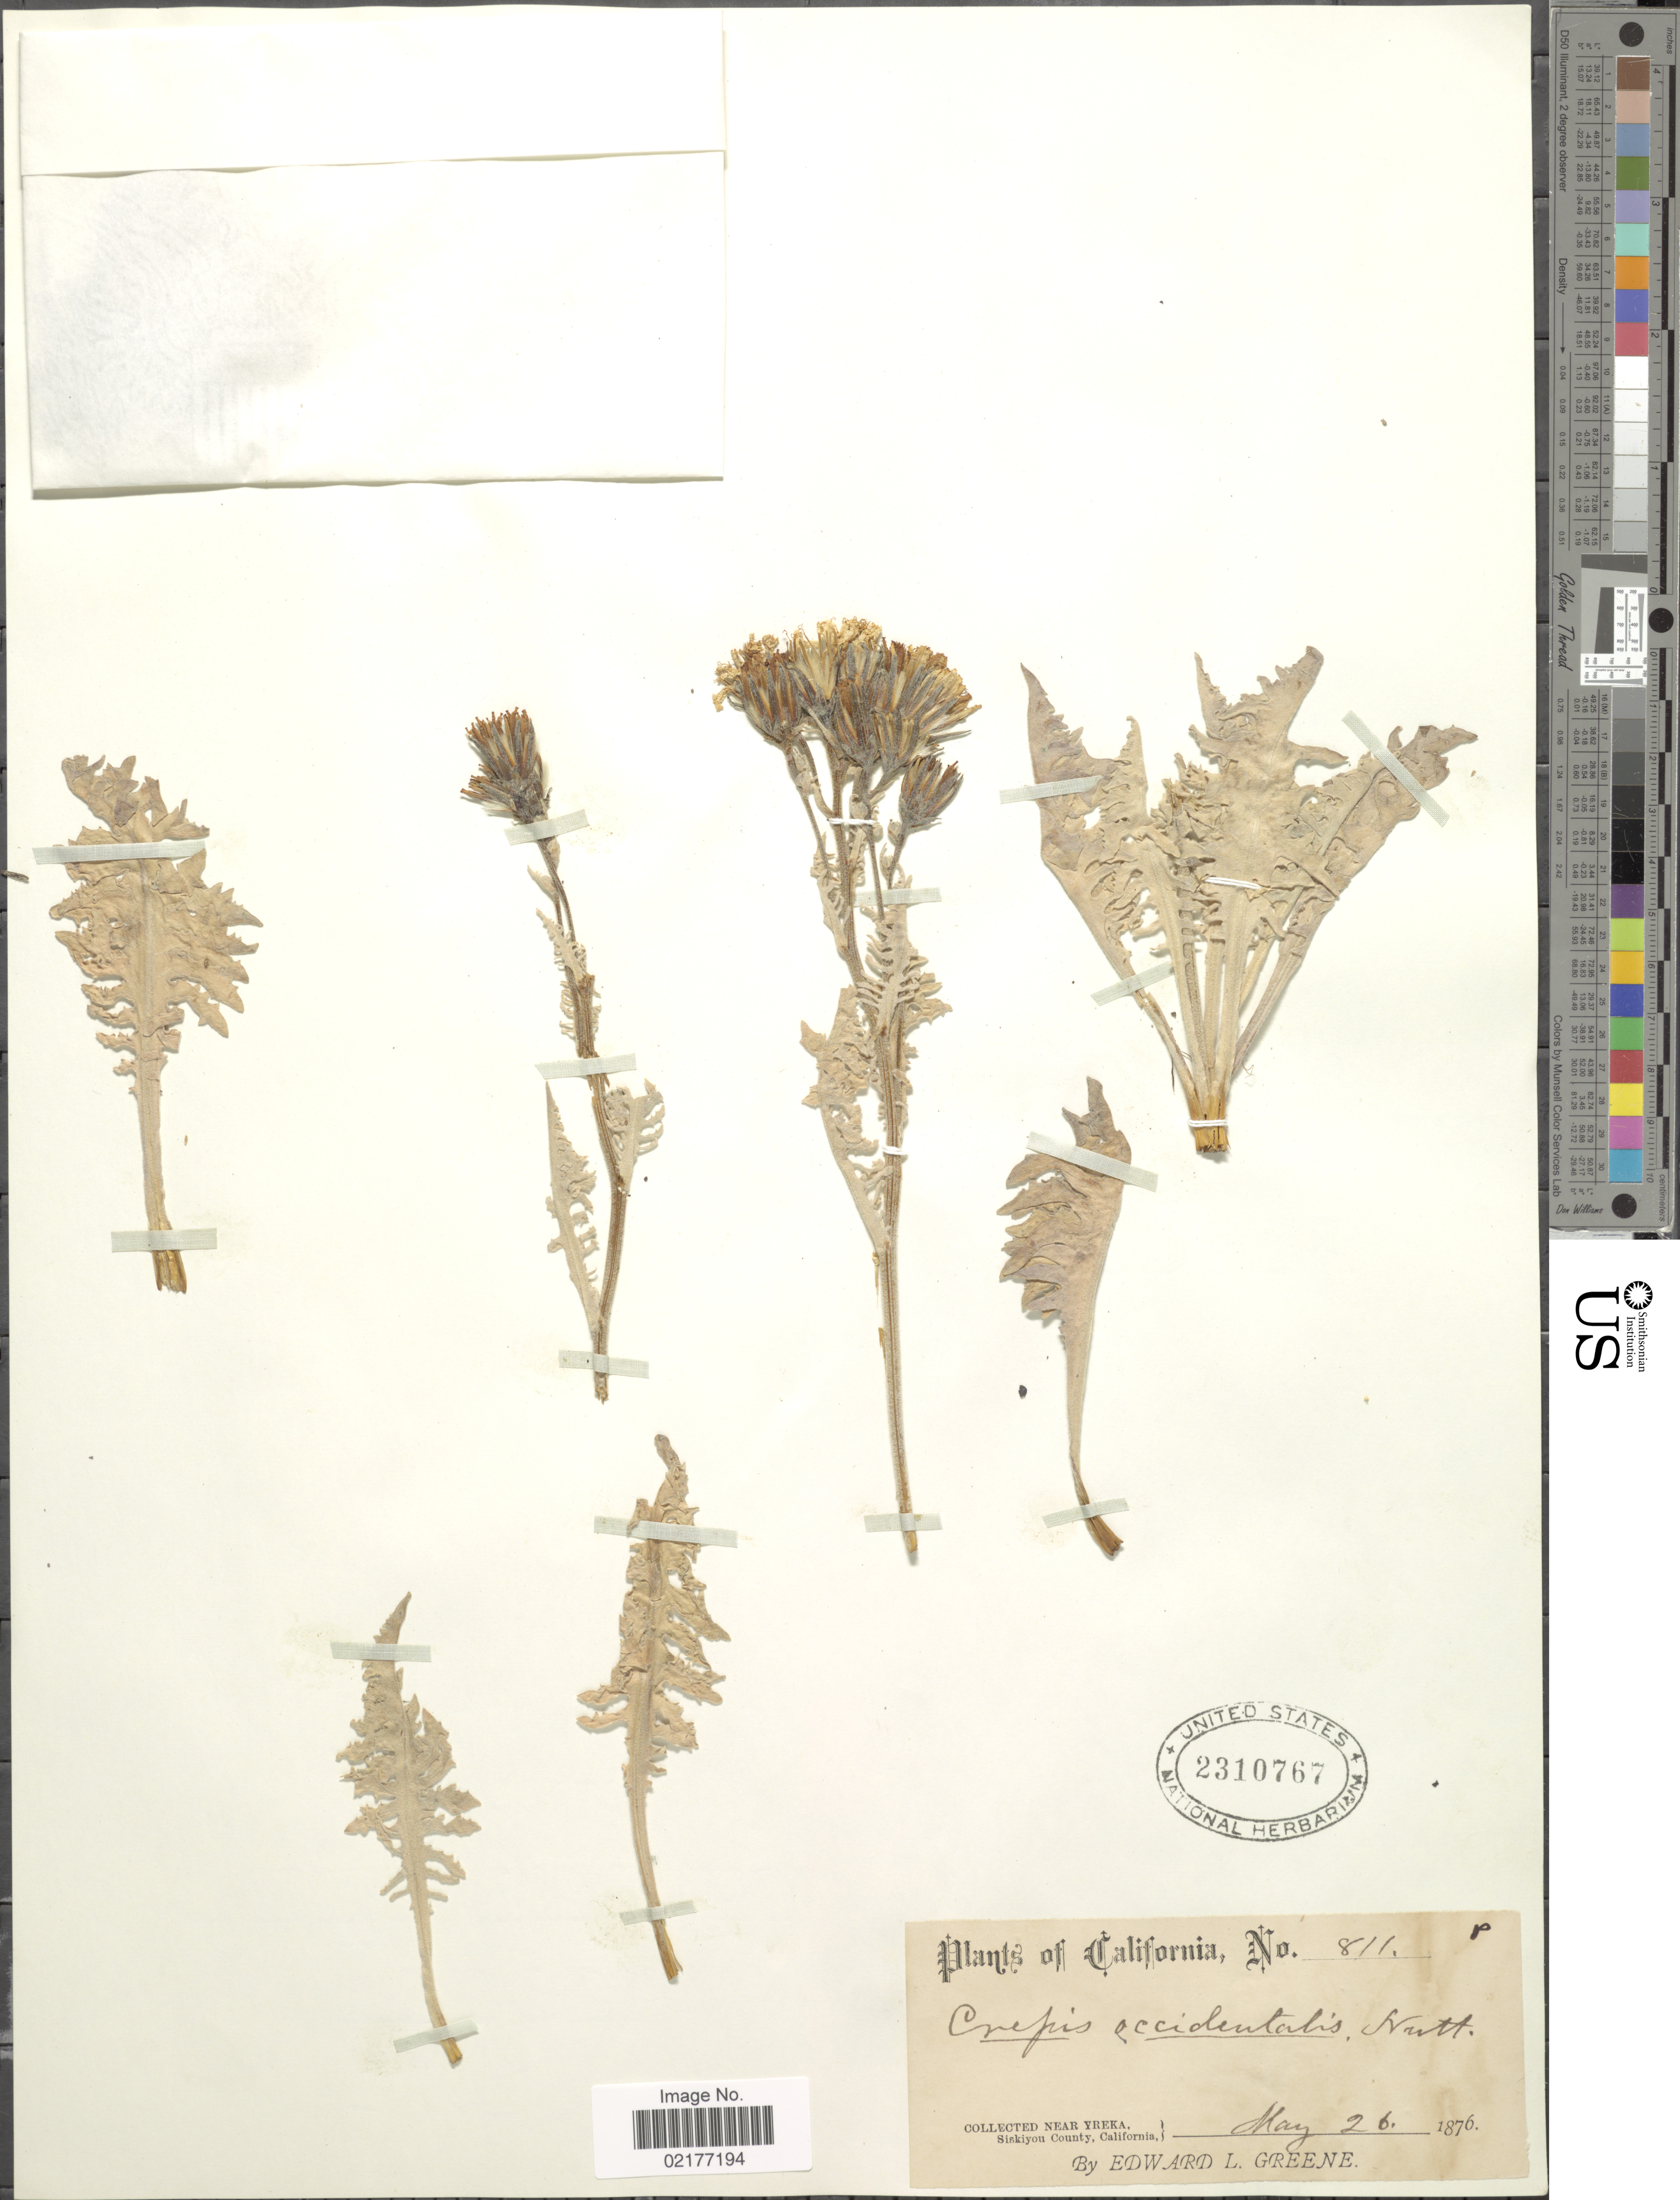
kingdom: Plantae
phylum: Tracheophyta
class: Magnoliopsida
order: Asterales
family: Asteraceae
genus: Crepis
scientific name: Crepis occidentalis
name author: Nutt.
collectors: E. L. Greene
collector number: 811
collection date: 1876-05-26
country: United States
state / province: California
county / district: Siskiyou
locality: Near Yreka, Sisikiyou County, California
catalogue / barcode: US 2310767